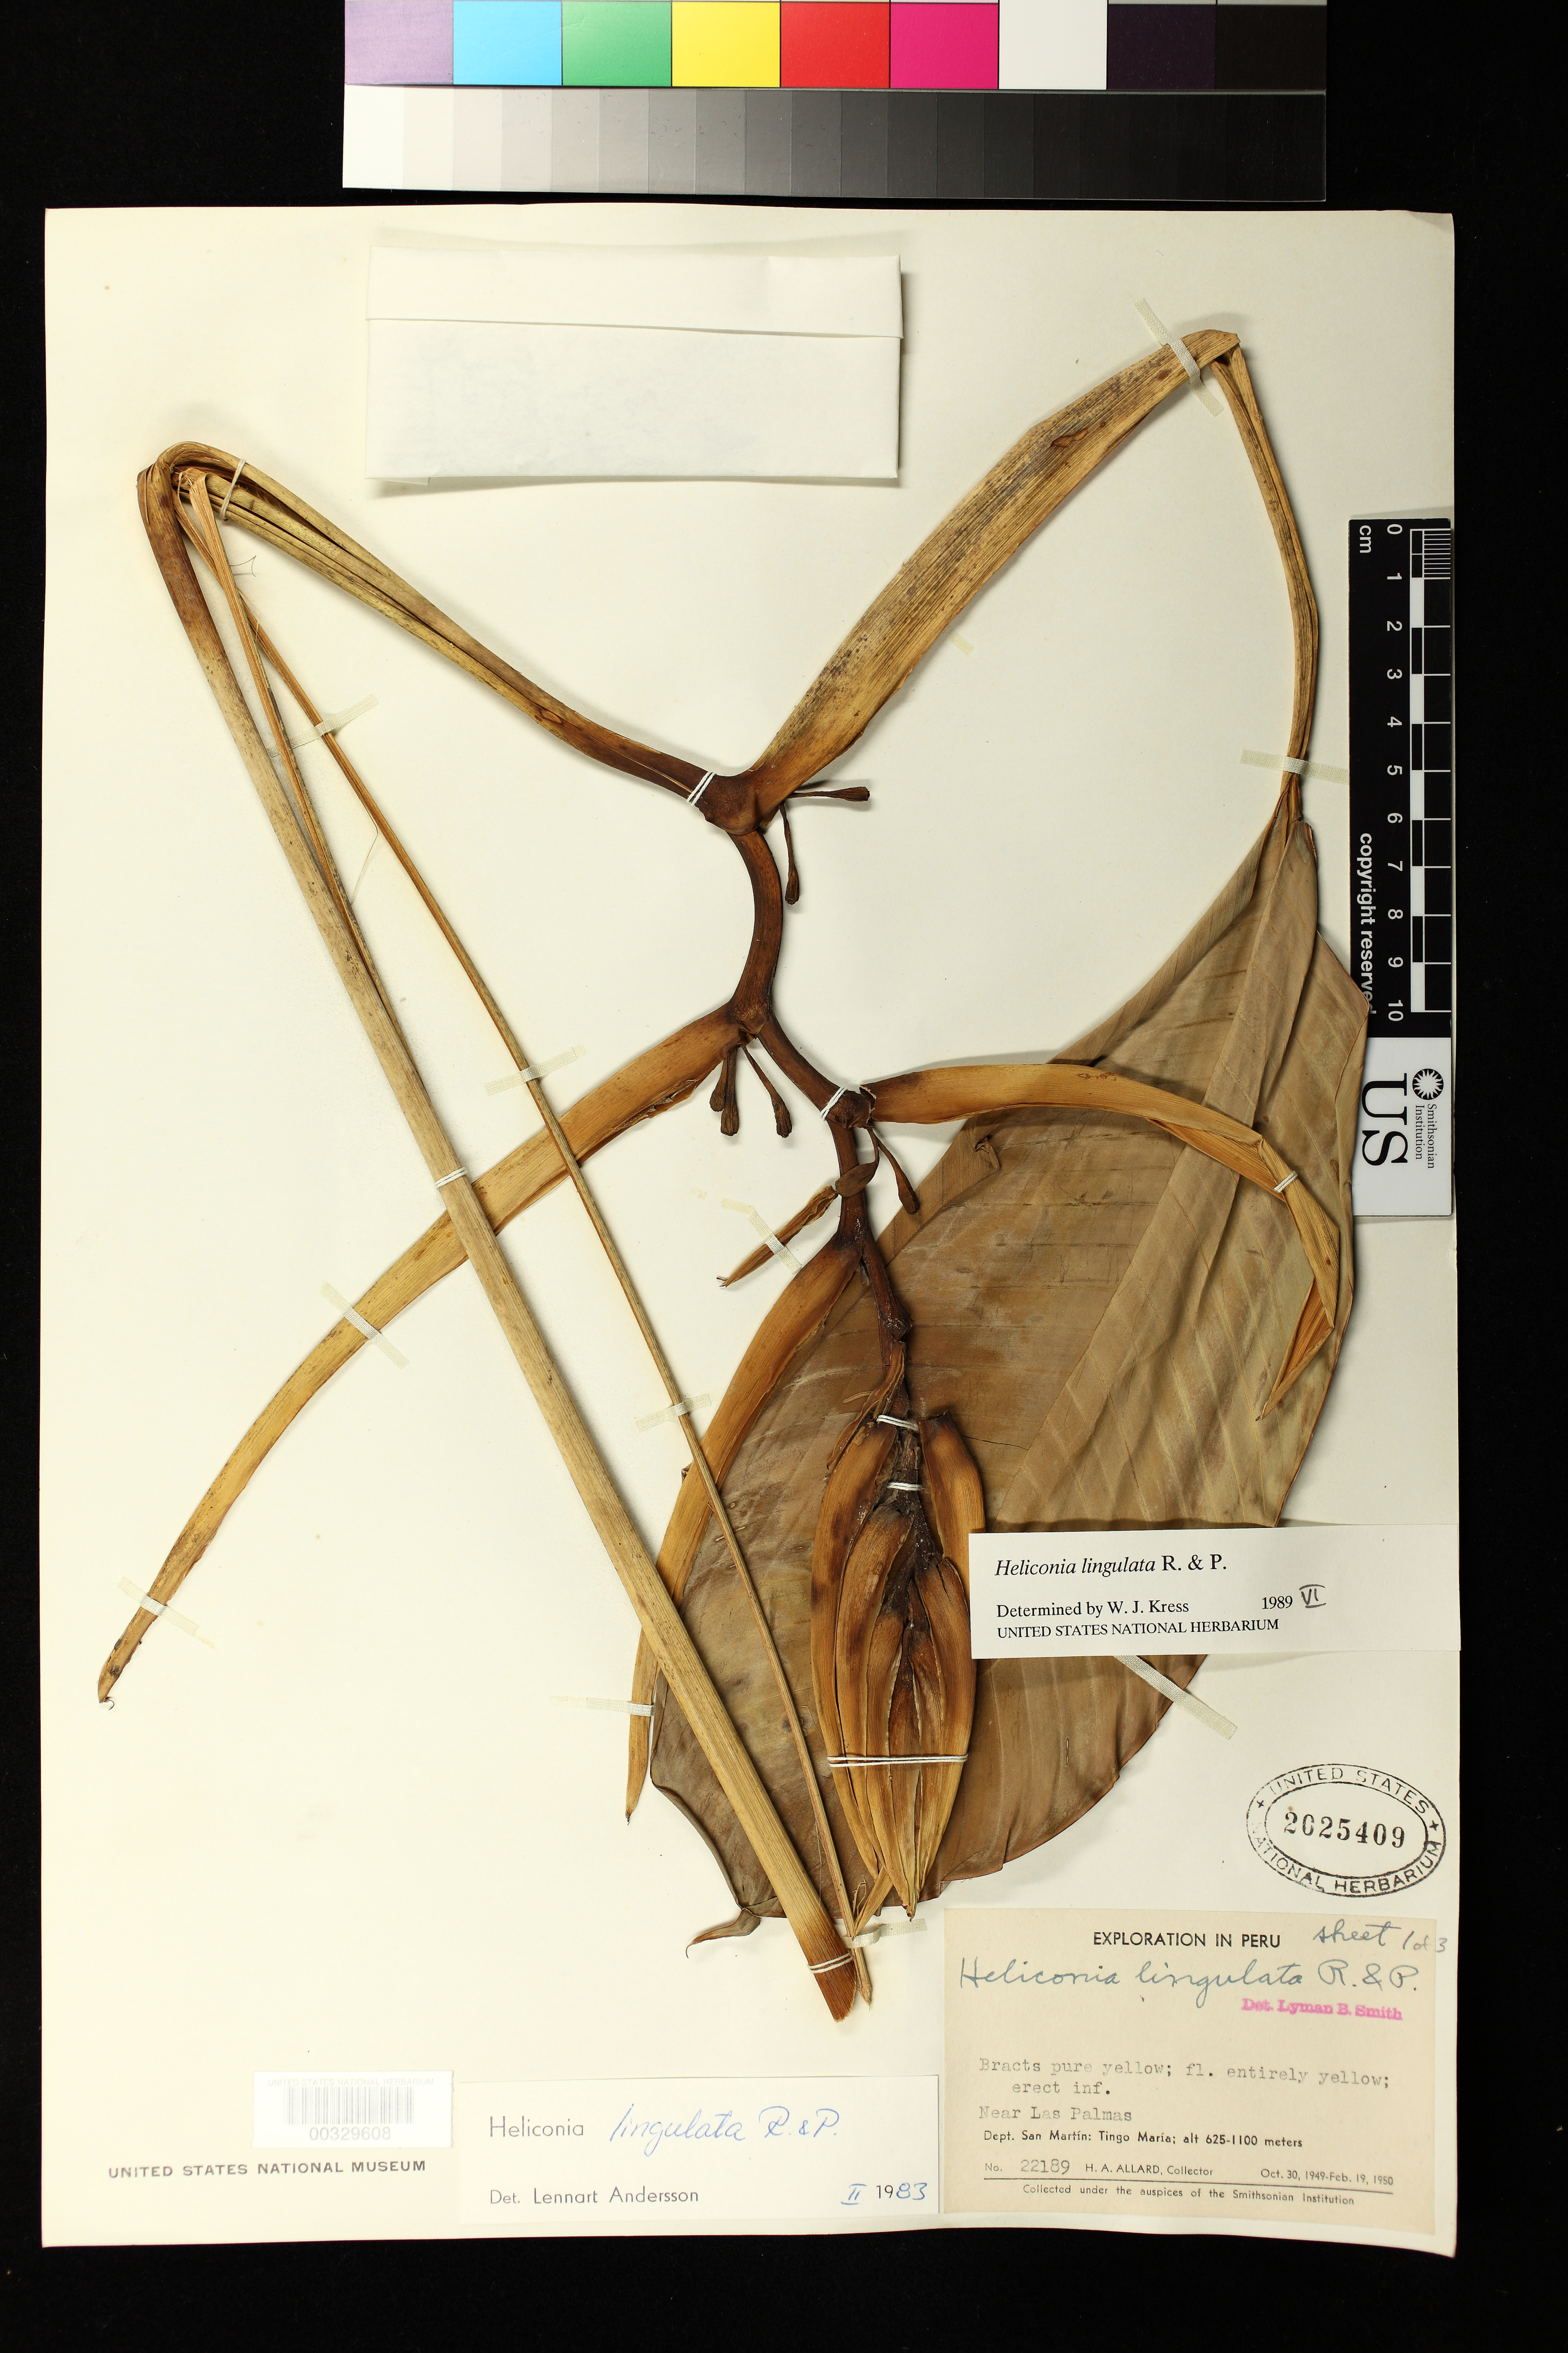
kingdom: Plantae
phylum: Tracheophyta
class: Liliopsida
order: Zingiberales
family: Heliconiaceae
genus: Heliconia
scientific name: Heliconia lingulata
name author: Ruiz & Pav.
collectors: H. A. Allard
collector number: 22189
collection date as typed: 30 Oct 1949 to 19 Feb 1950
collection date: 1949-10-30/1950-02-19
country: Peru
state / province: San Martín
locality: Tingo maria, near las palmas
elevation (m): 625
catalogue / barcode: US 2025409